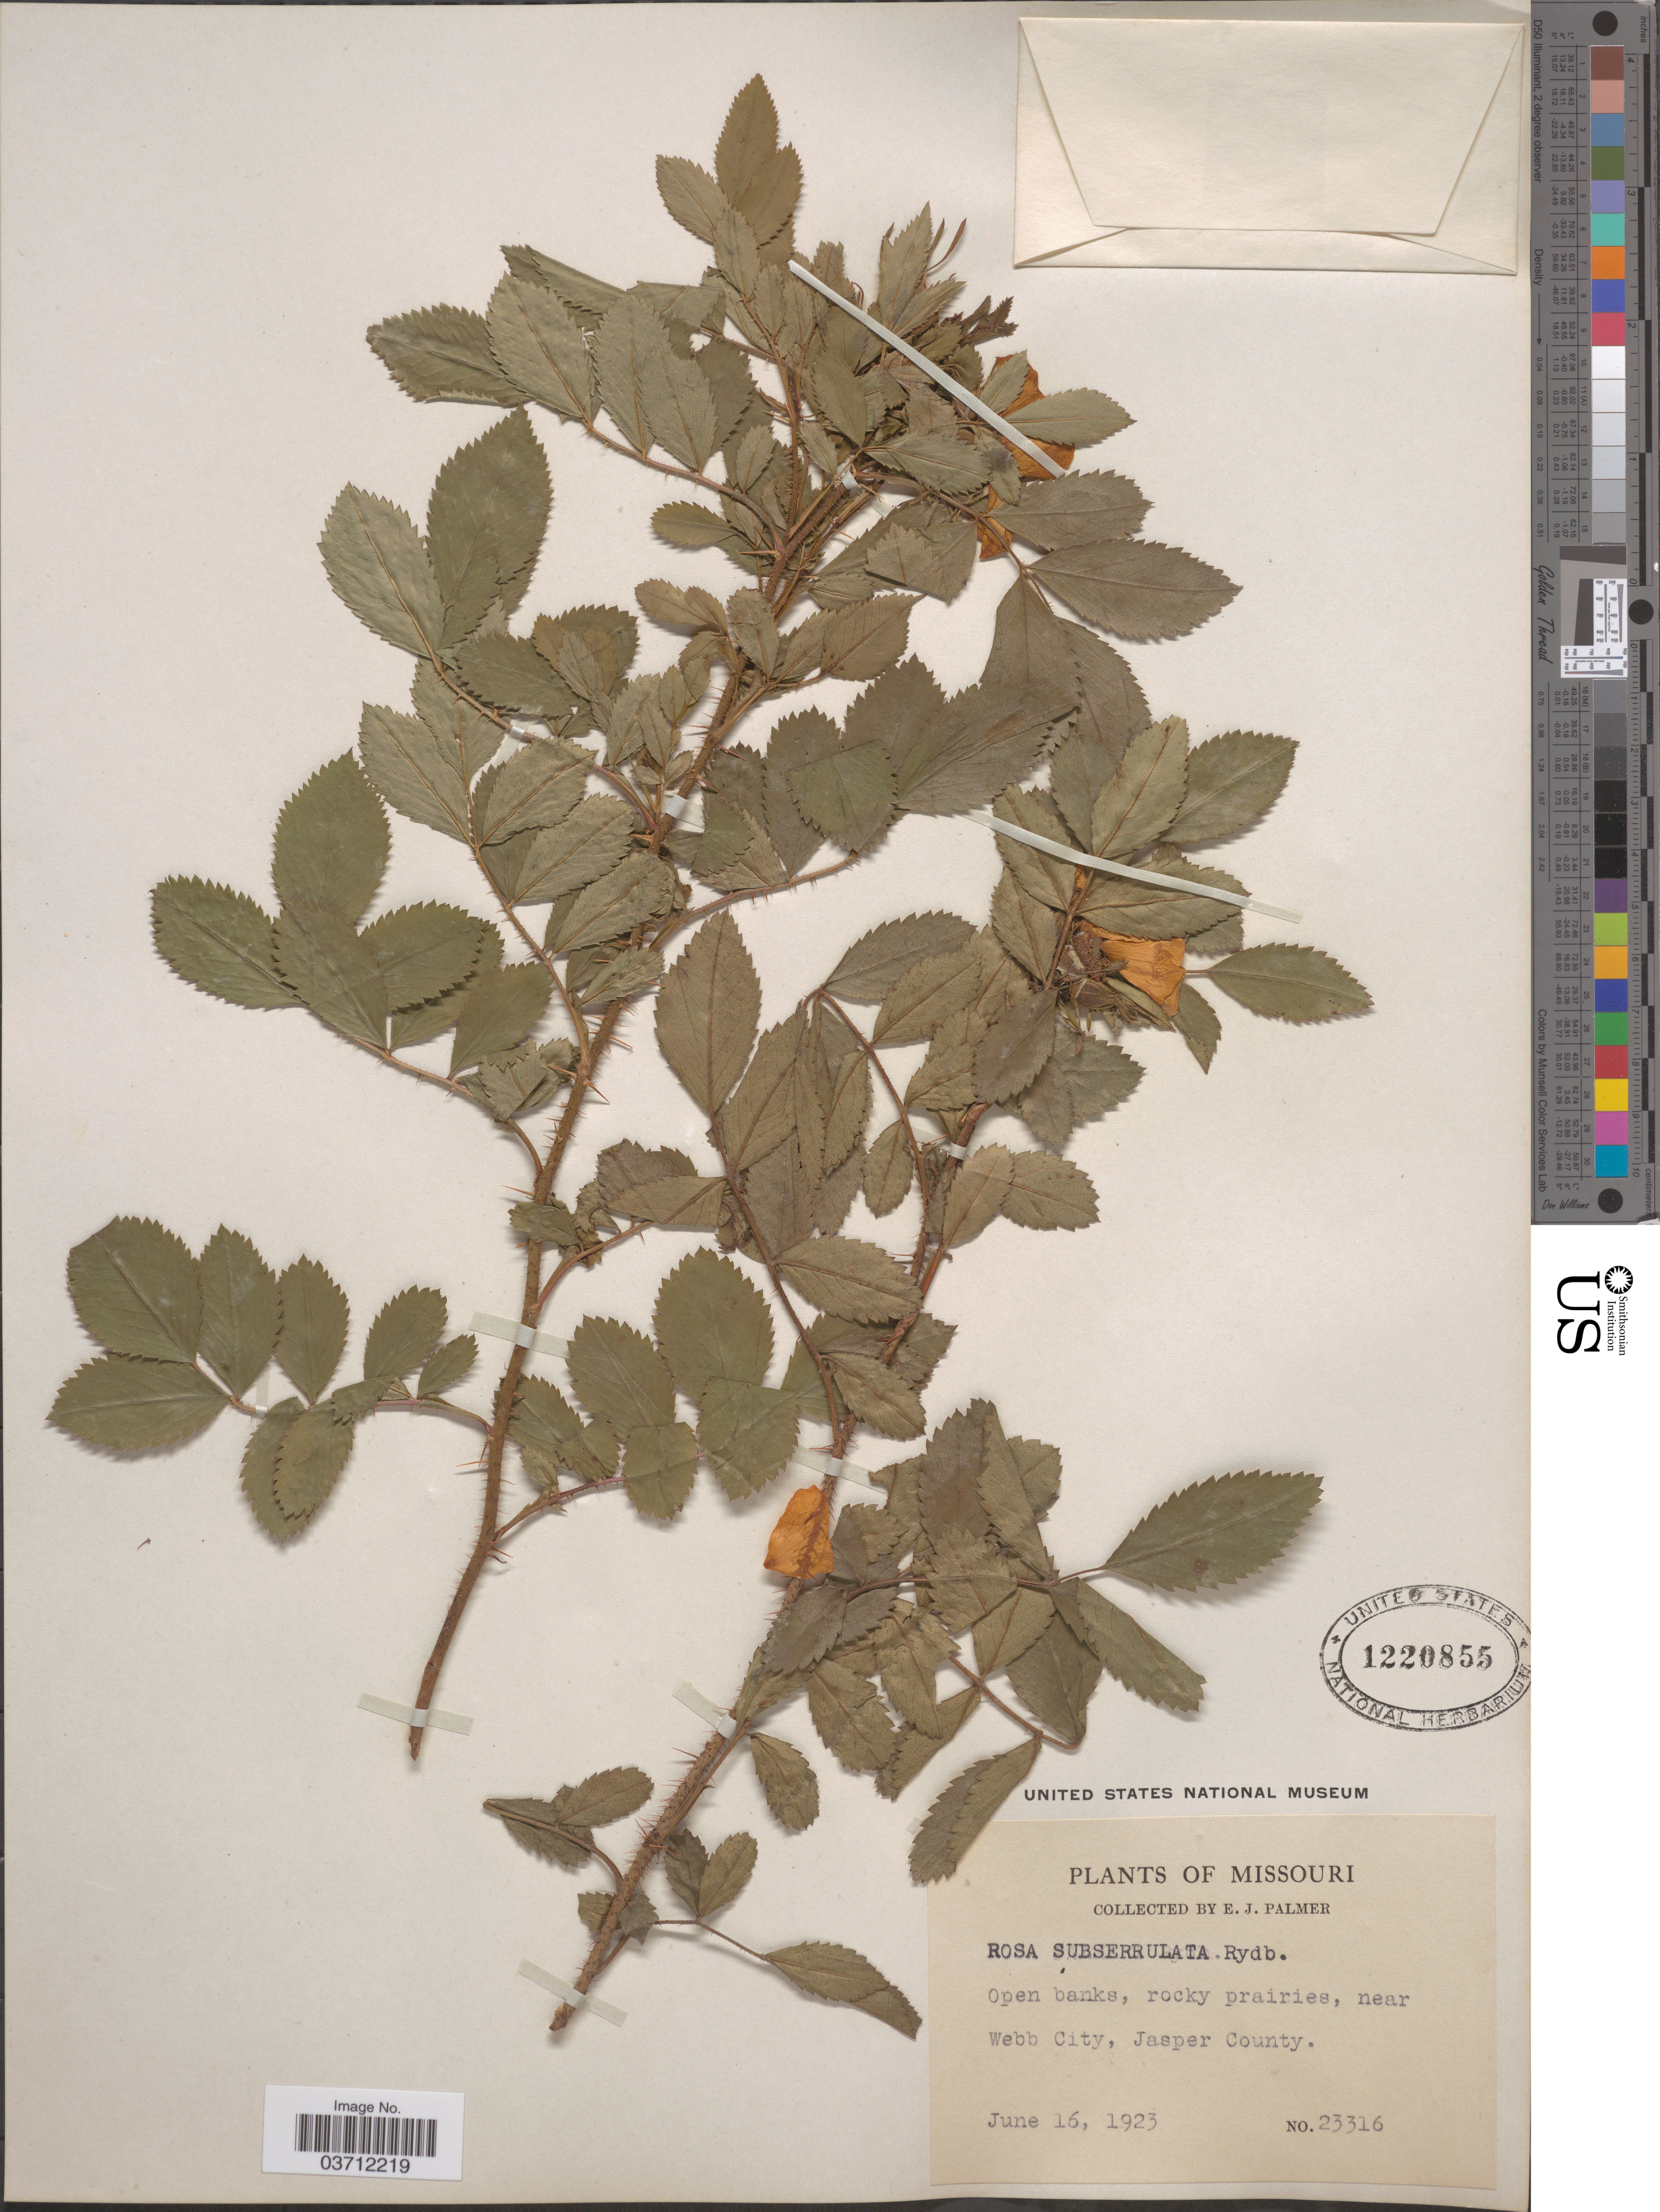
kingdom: Plantae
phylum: Tracheophyta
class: Magnoliopsida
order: Rosales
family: Rosaceae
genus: Rosa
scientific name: Rosa subserrulata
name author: Rydb.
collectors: E. J. Palmer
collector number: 23316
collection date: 1923-06-16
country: United States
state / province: Missouri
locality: Open banks, rocky prairies, near Webb City, Jasper County.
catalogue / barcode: US 1220855